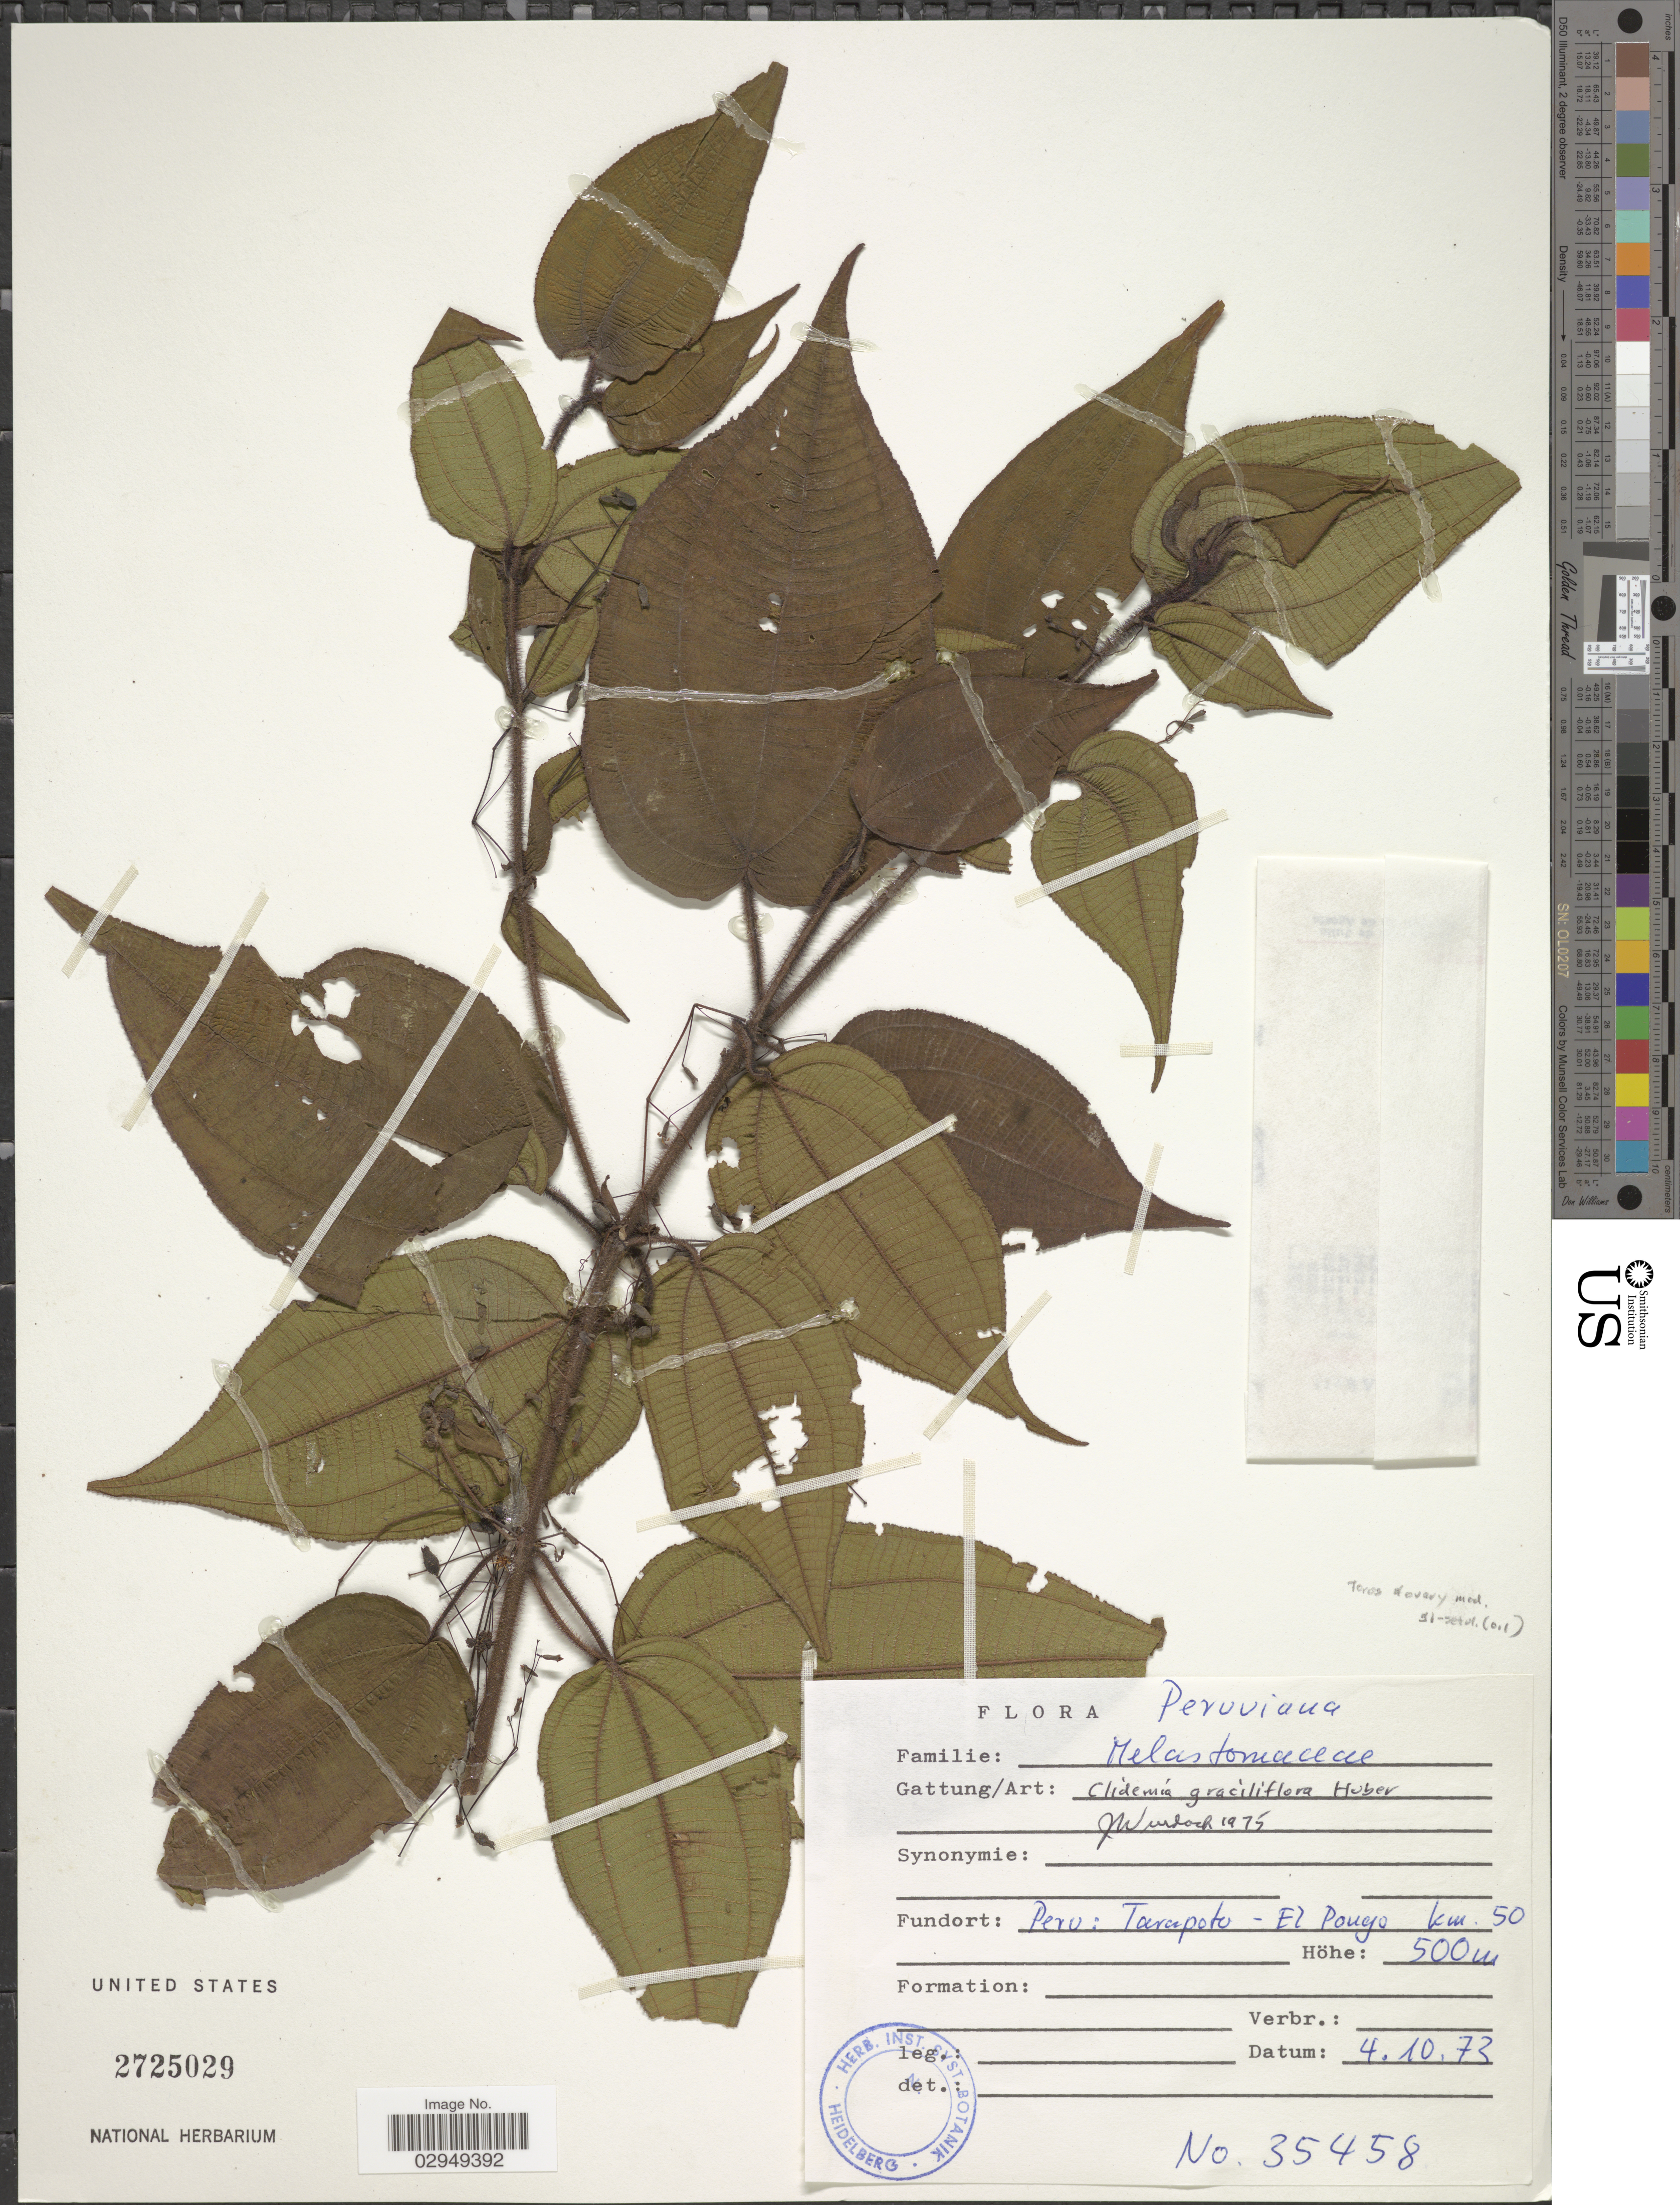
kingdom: Plantae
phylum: Tracheophyta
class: Magnoliopsida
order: Myrtales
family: Melastomataceae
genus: Clidemia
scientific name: Clidemia graciliflora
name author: Huber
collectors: Heidelberg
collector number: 35458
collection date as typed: Transcribed d/m/y: 4/10/73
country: Peru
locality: Tarapoto - El Pouyo km. 50.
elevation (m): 500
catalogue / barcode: US 2725029